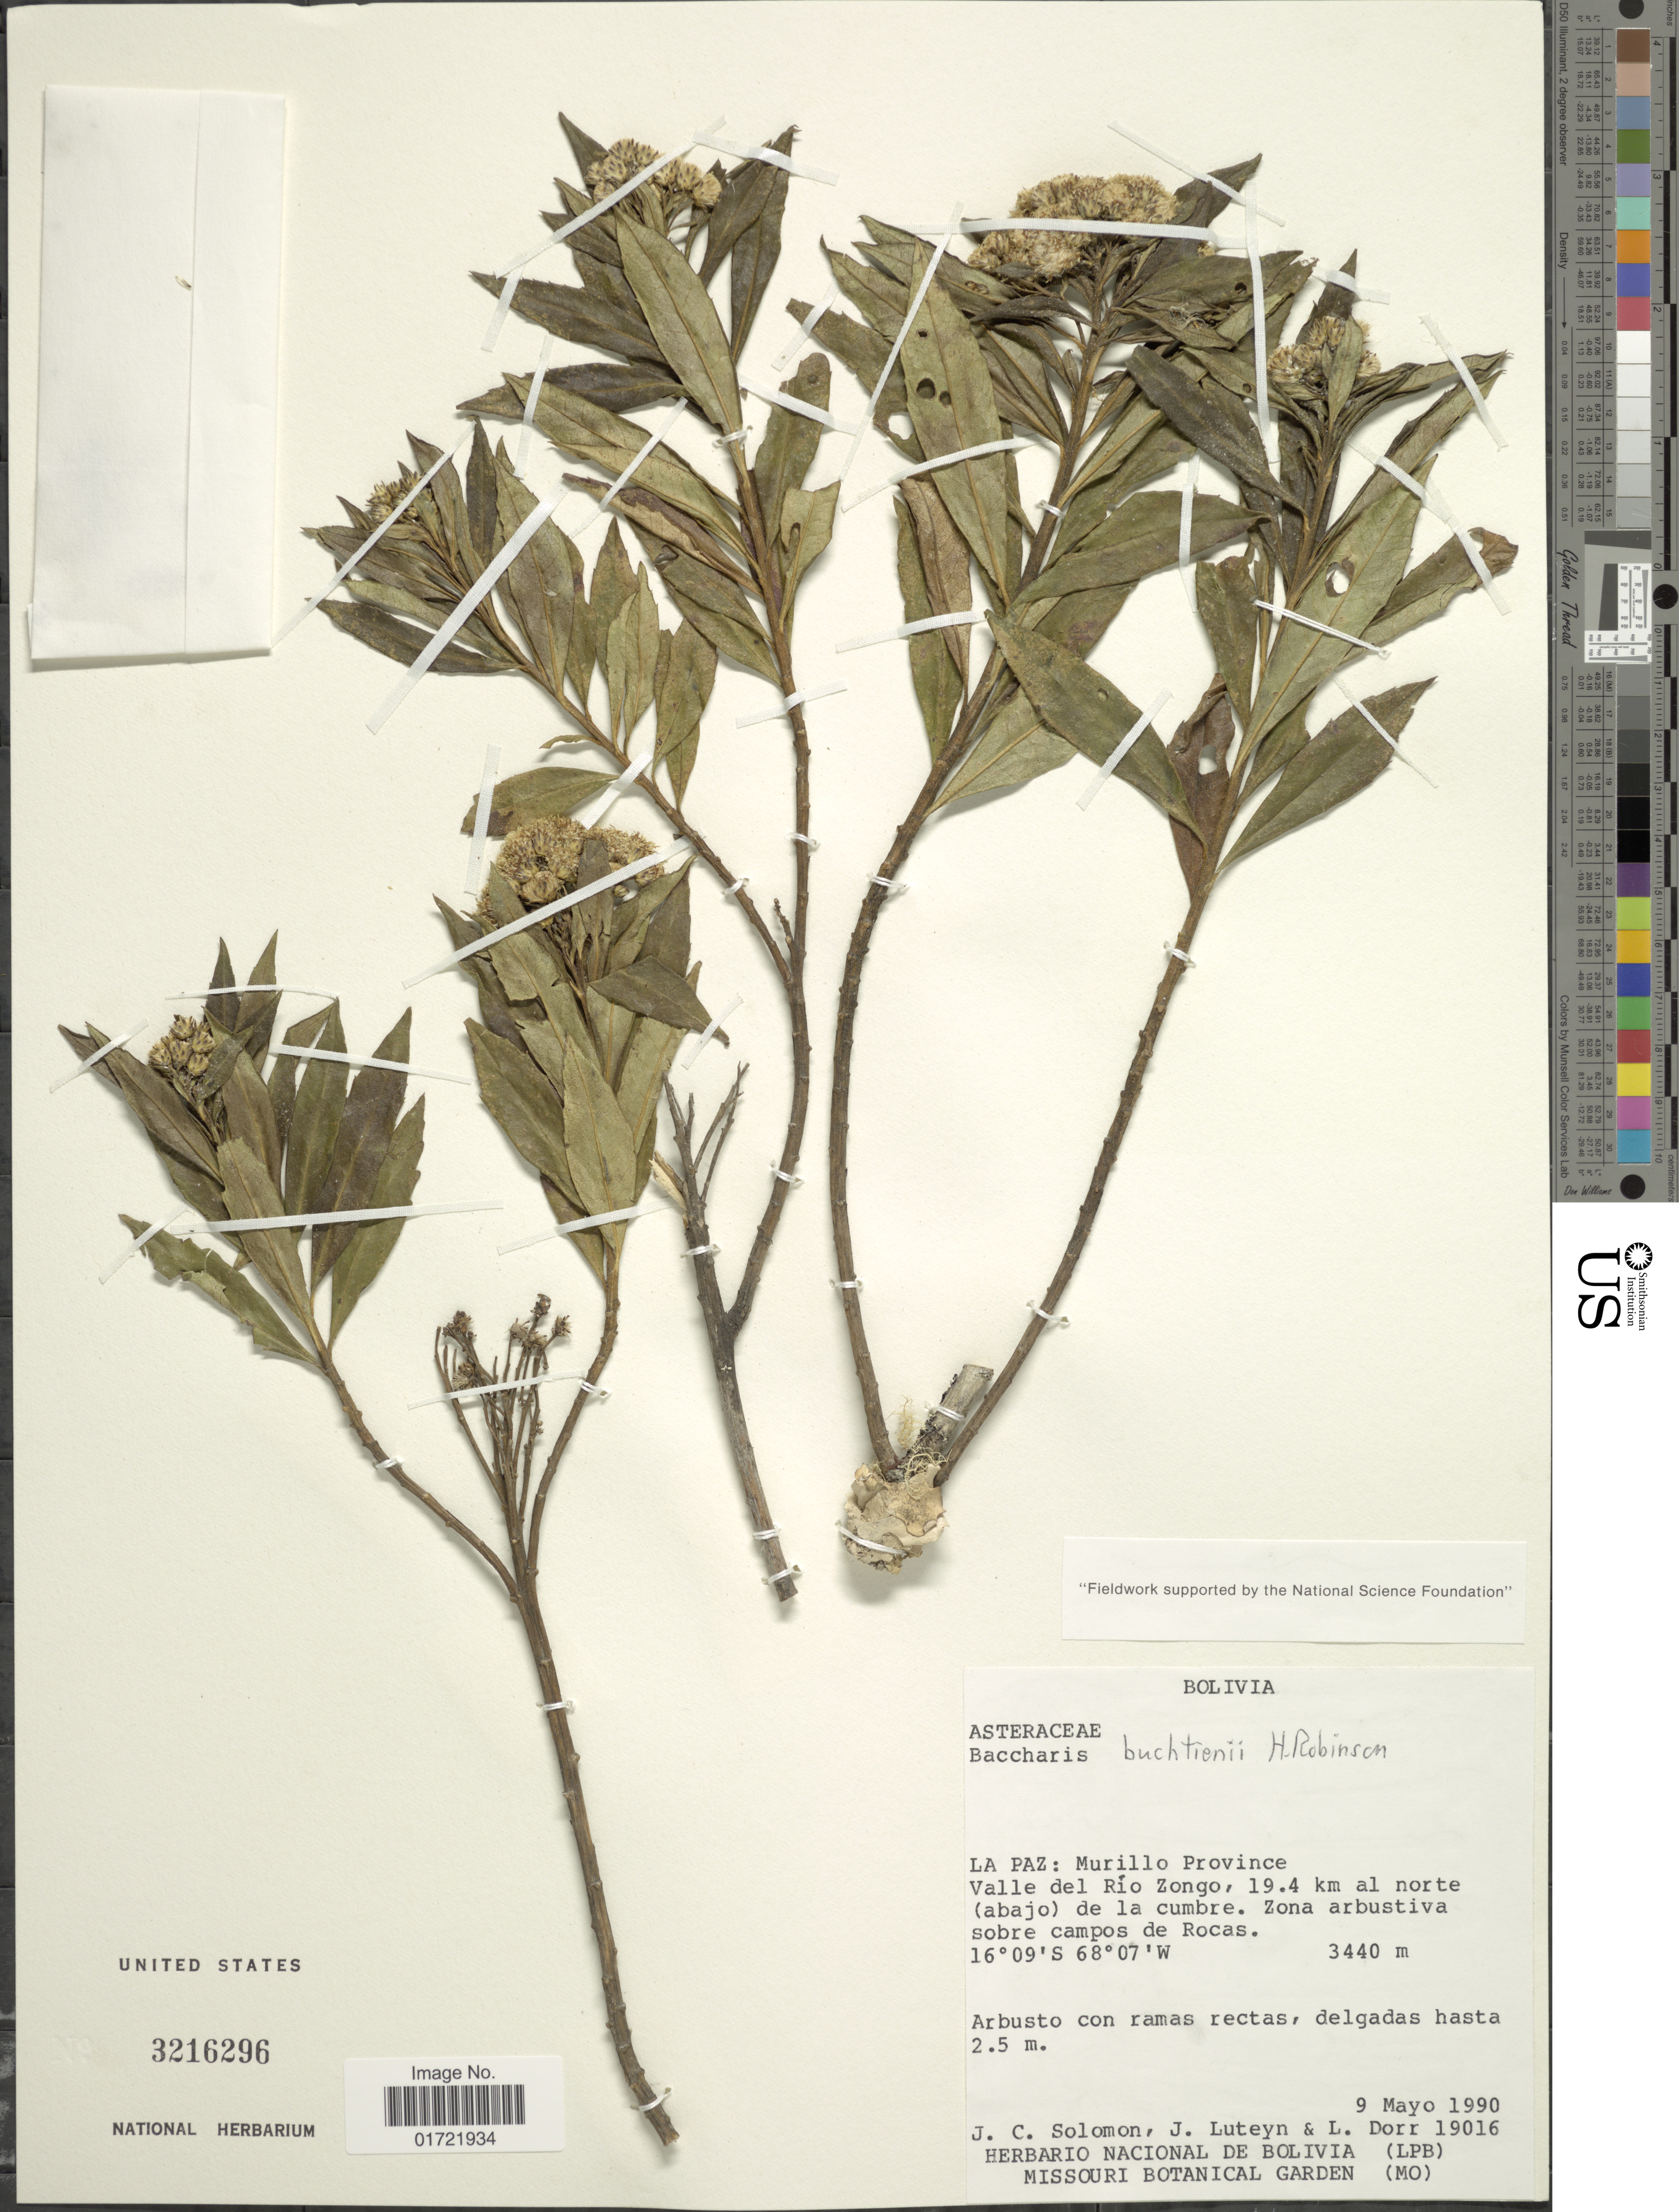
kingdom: Plantae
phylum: Tracheophyta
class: Magnoliopsida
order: Asterales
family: Asteraceae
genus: Baccharis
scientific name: Baccharis buchtienii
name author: H. Rob.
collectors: J. C. Solomon, J. L. Luteyn & L. J. Dorr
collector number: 19016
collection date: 1990-05-09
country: Bolivia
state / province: La Paz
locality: Murillo Province. valle del Rio Zongo, 19.4 km al norte (abajo) de la cumbre.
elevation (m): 3440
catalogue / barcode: US 3216296